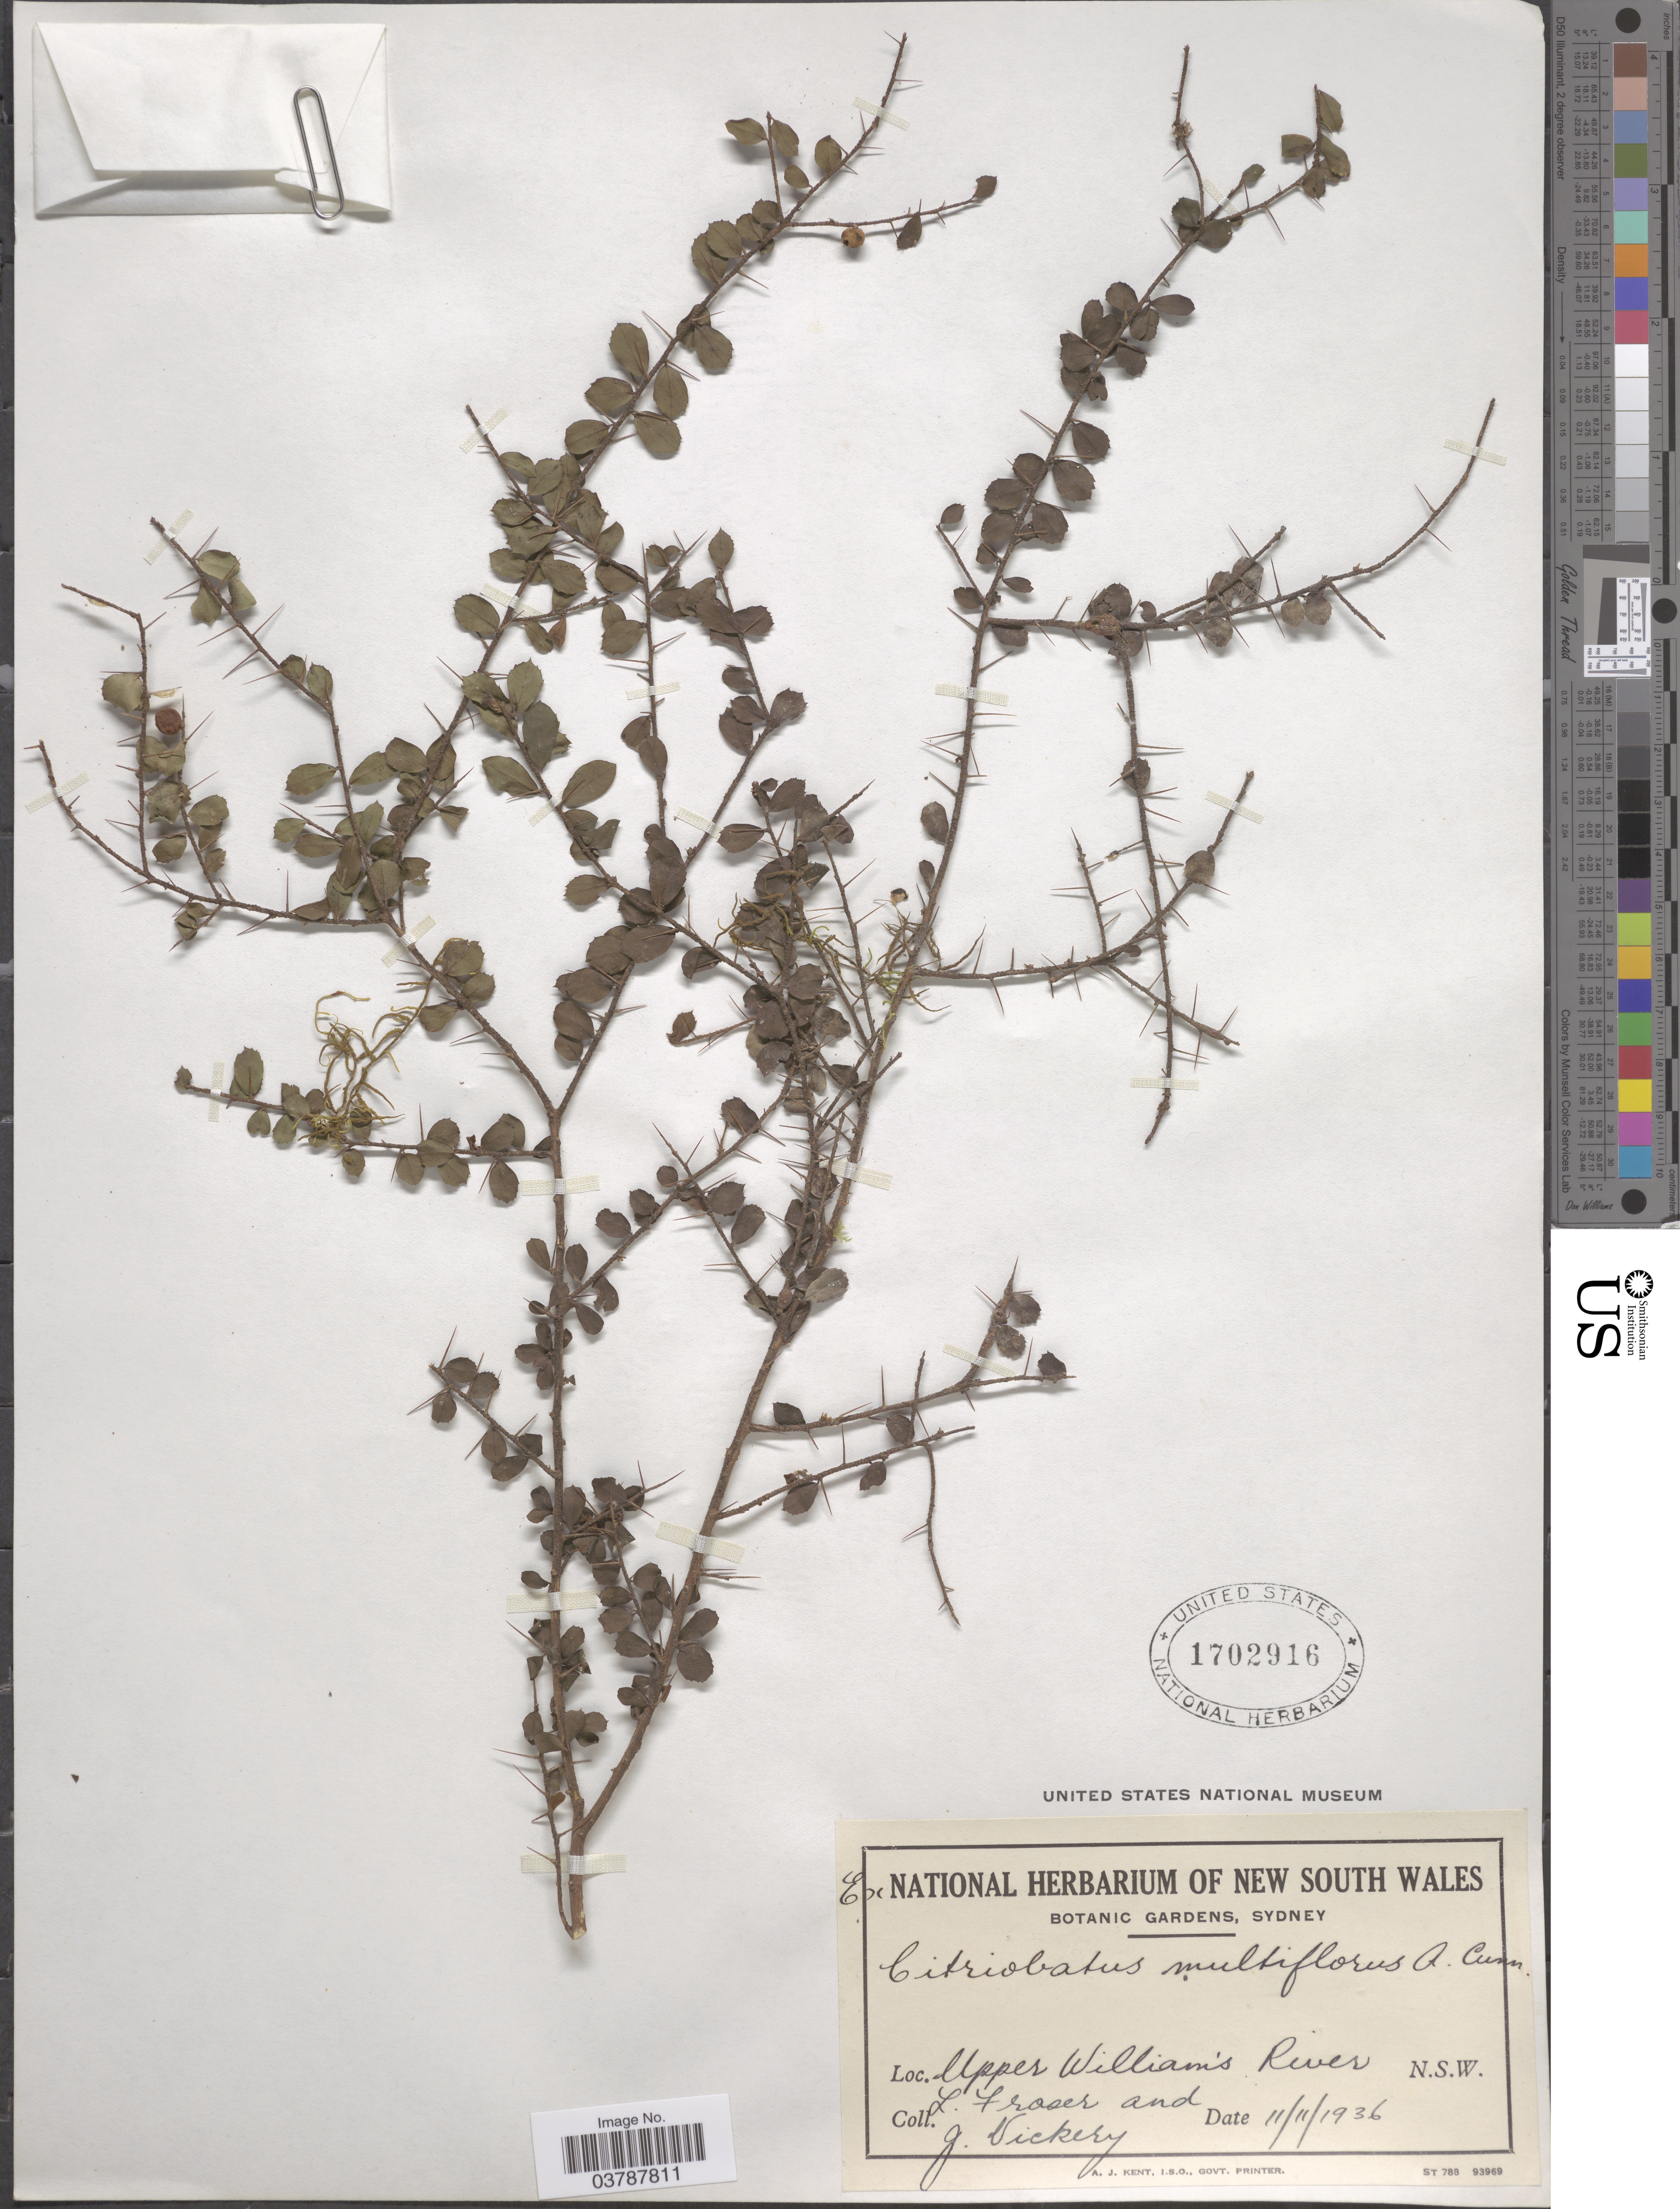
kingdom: Plantae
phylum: Tracheophyta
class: Magnoliopsida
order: Apiales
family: Pittosporaceae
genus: Pittosporum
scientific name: Pittosporum multiflorum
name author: (A. Cunn. ex Benth.) L.W. Cayzer et al.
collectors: L. Fraser & J. Vickery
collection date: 1936-11-11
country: Australia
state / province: New South Wales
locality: Upper William's River.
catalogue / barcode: US 1702916